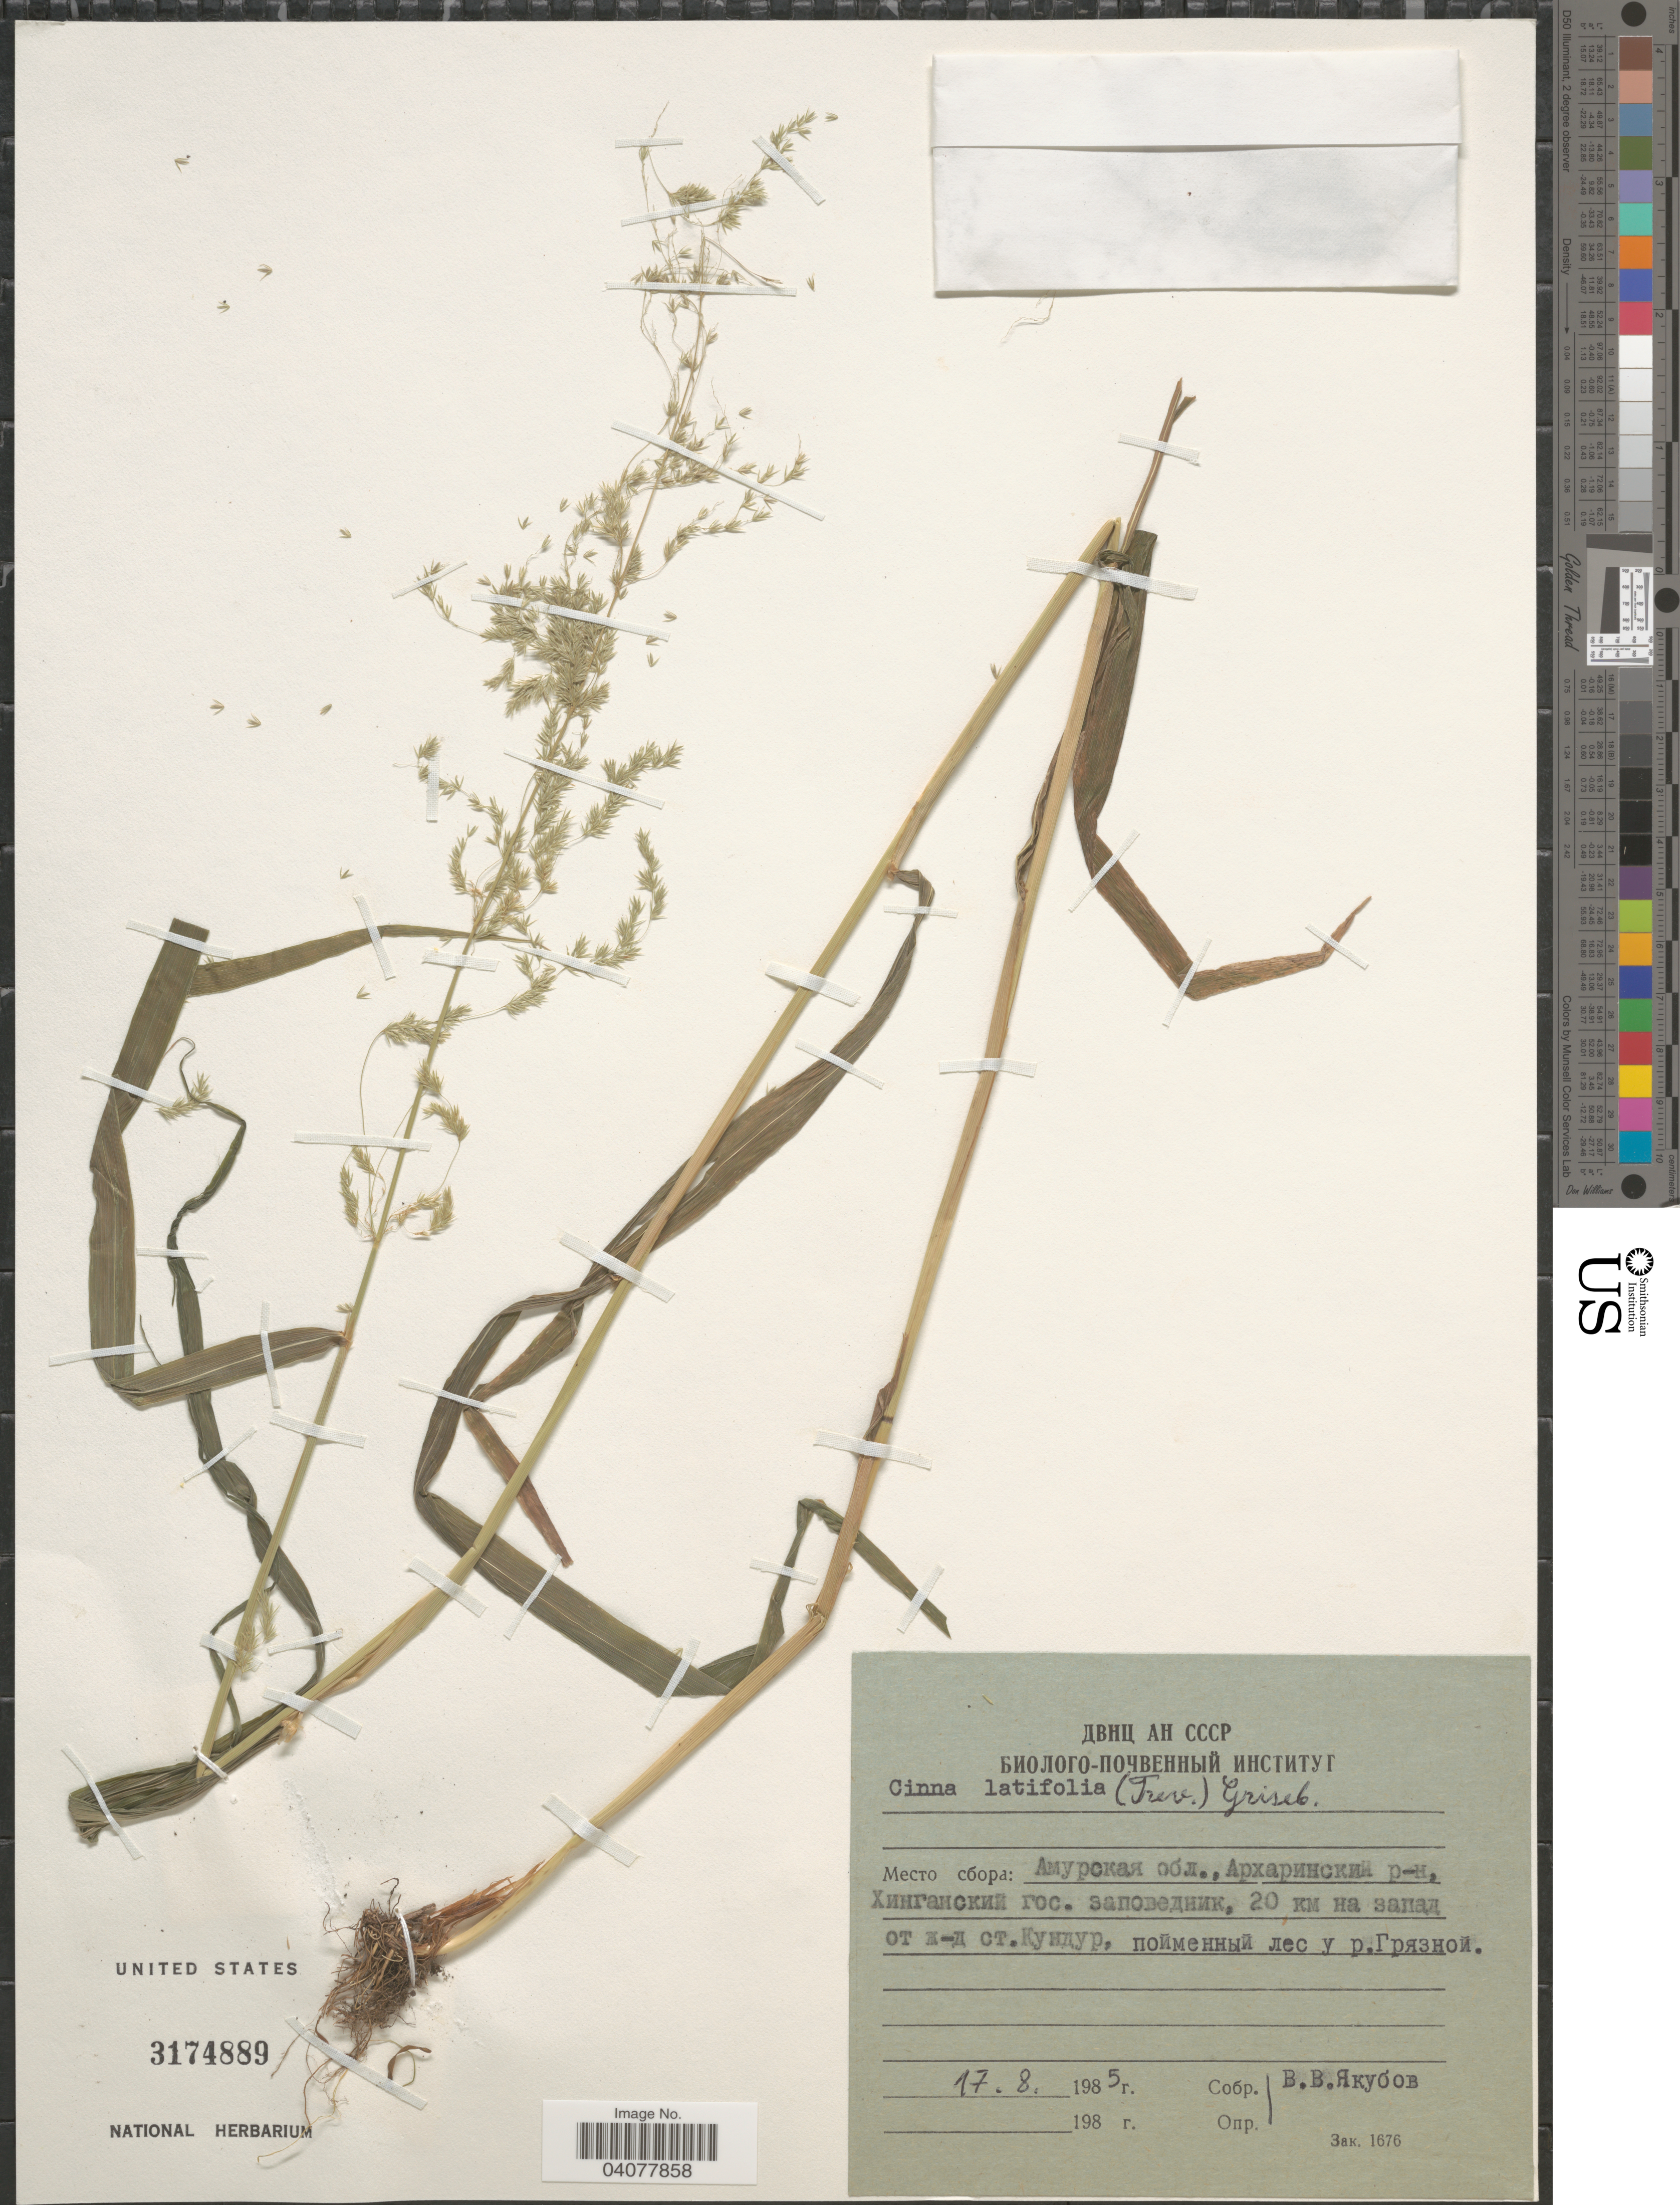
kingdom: Plantae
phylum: Tracheophyta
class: Liliopsida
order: Poales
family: Poaceae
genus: Cinna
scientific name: Cinna latifolia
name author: (Trevir. ex Goeppert) Griseb.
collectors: V. Yakubov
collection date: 1985-08-17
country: Russian Federation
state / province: Amur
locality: District Arkharinskiy, Khingan Nature Reserve, 20 km W from railroad station Kundur near river Gryaznaya.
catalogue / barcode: US 3174889